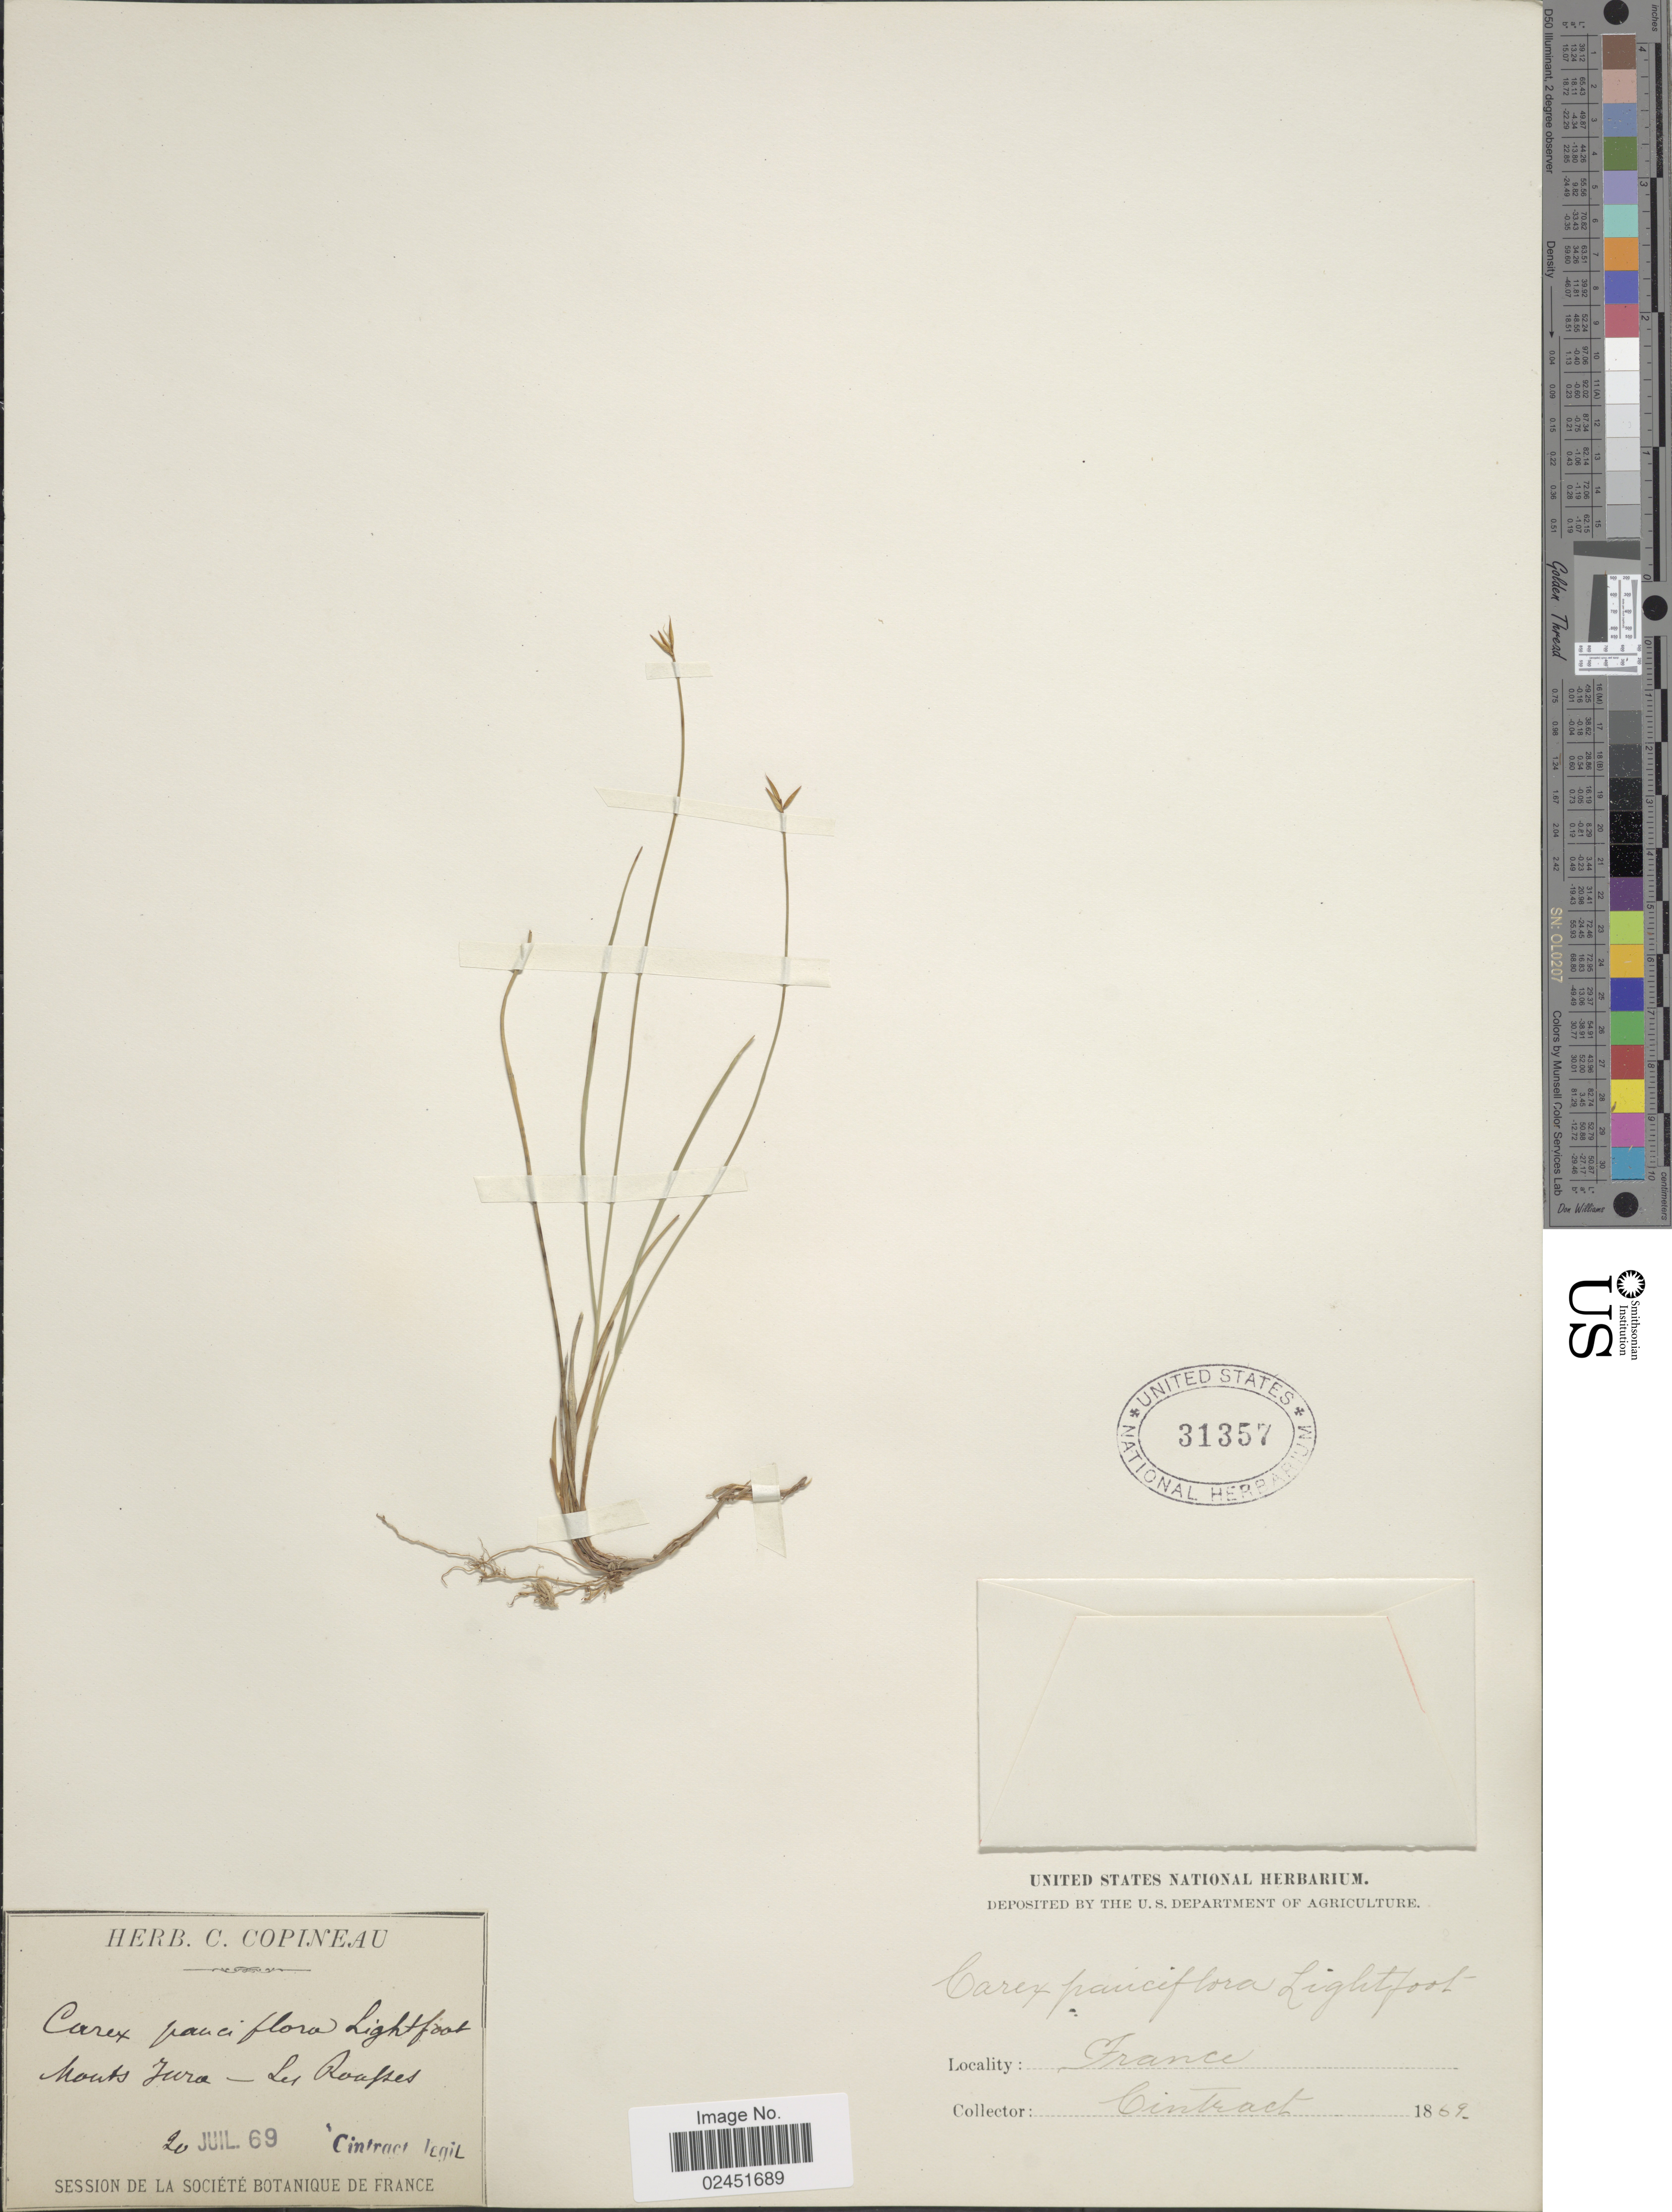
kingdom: Plantae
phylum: Tracheophyta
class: Liliopsida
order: Poales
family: Cyperaceae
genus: Carex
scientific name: Carex pauciflora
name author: Lightf.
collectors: Cintract, --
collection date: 1869-07-20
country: France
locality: Monts Jura - Les Rousses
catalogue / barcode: US 31357